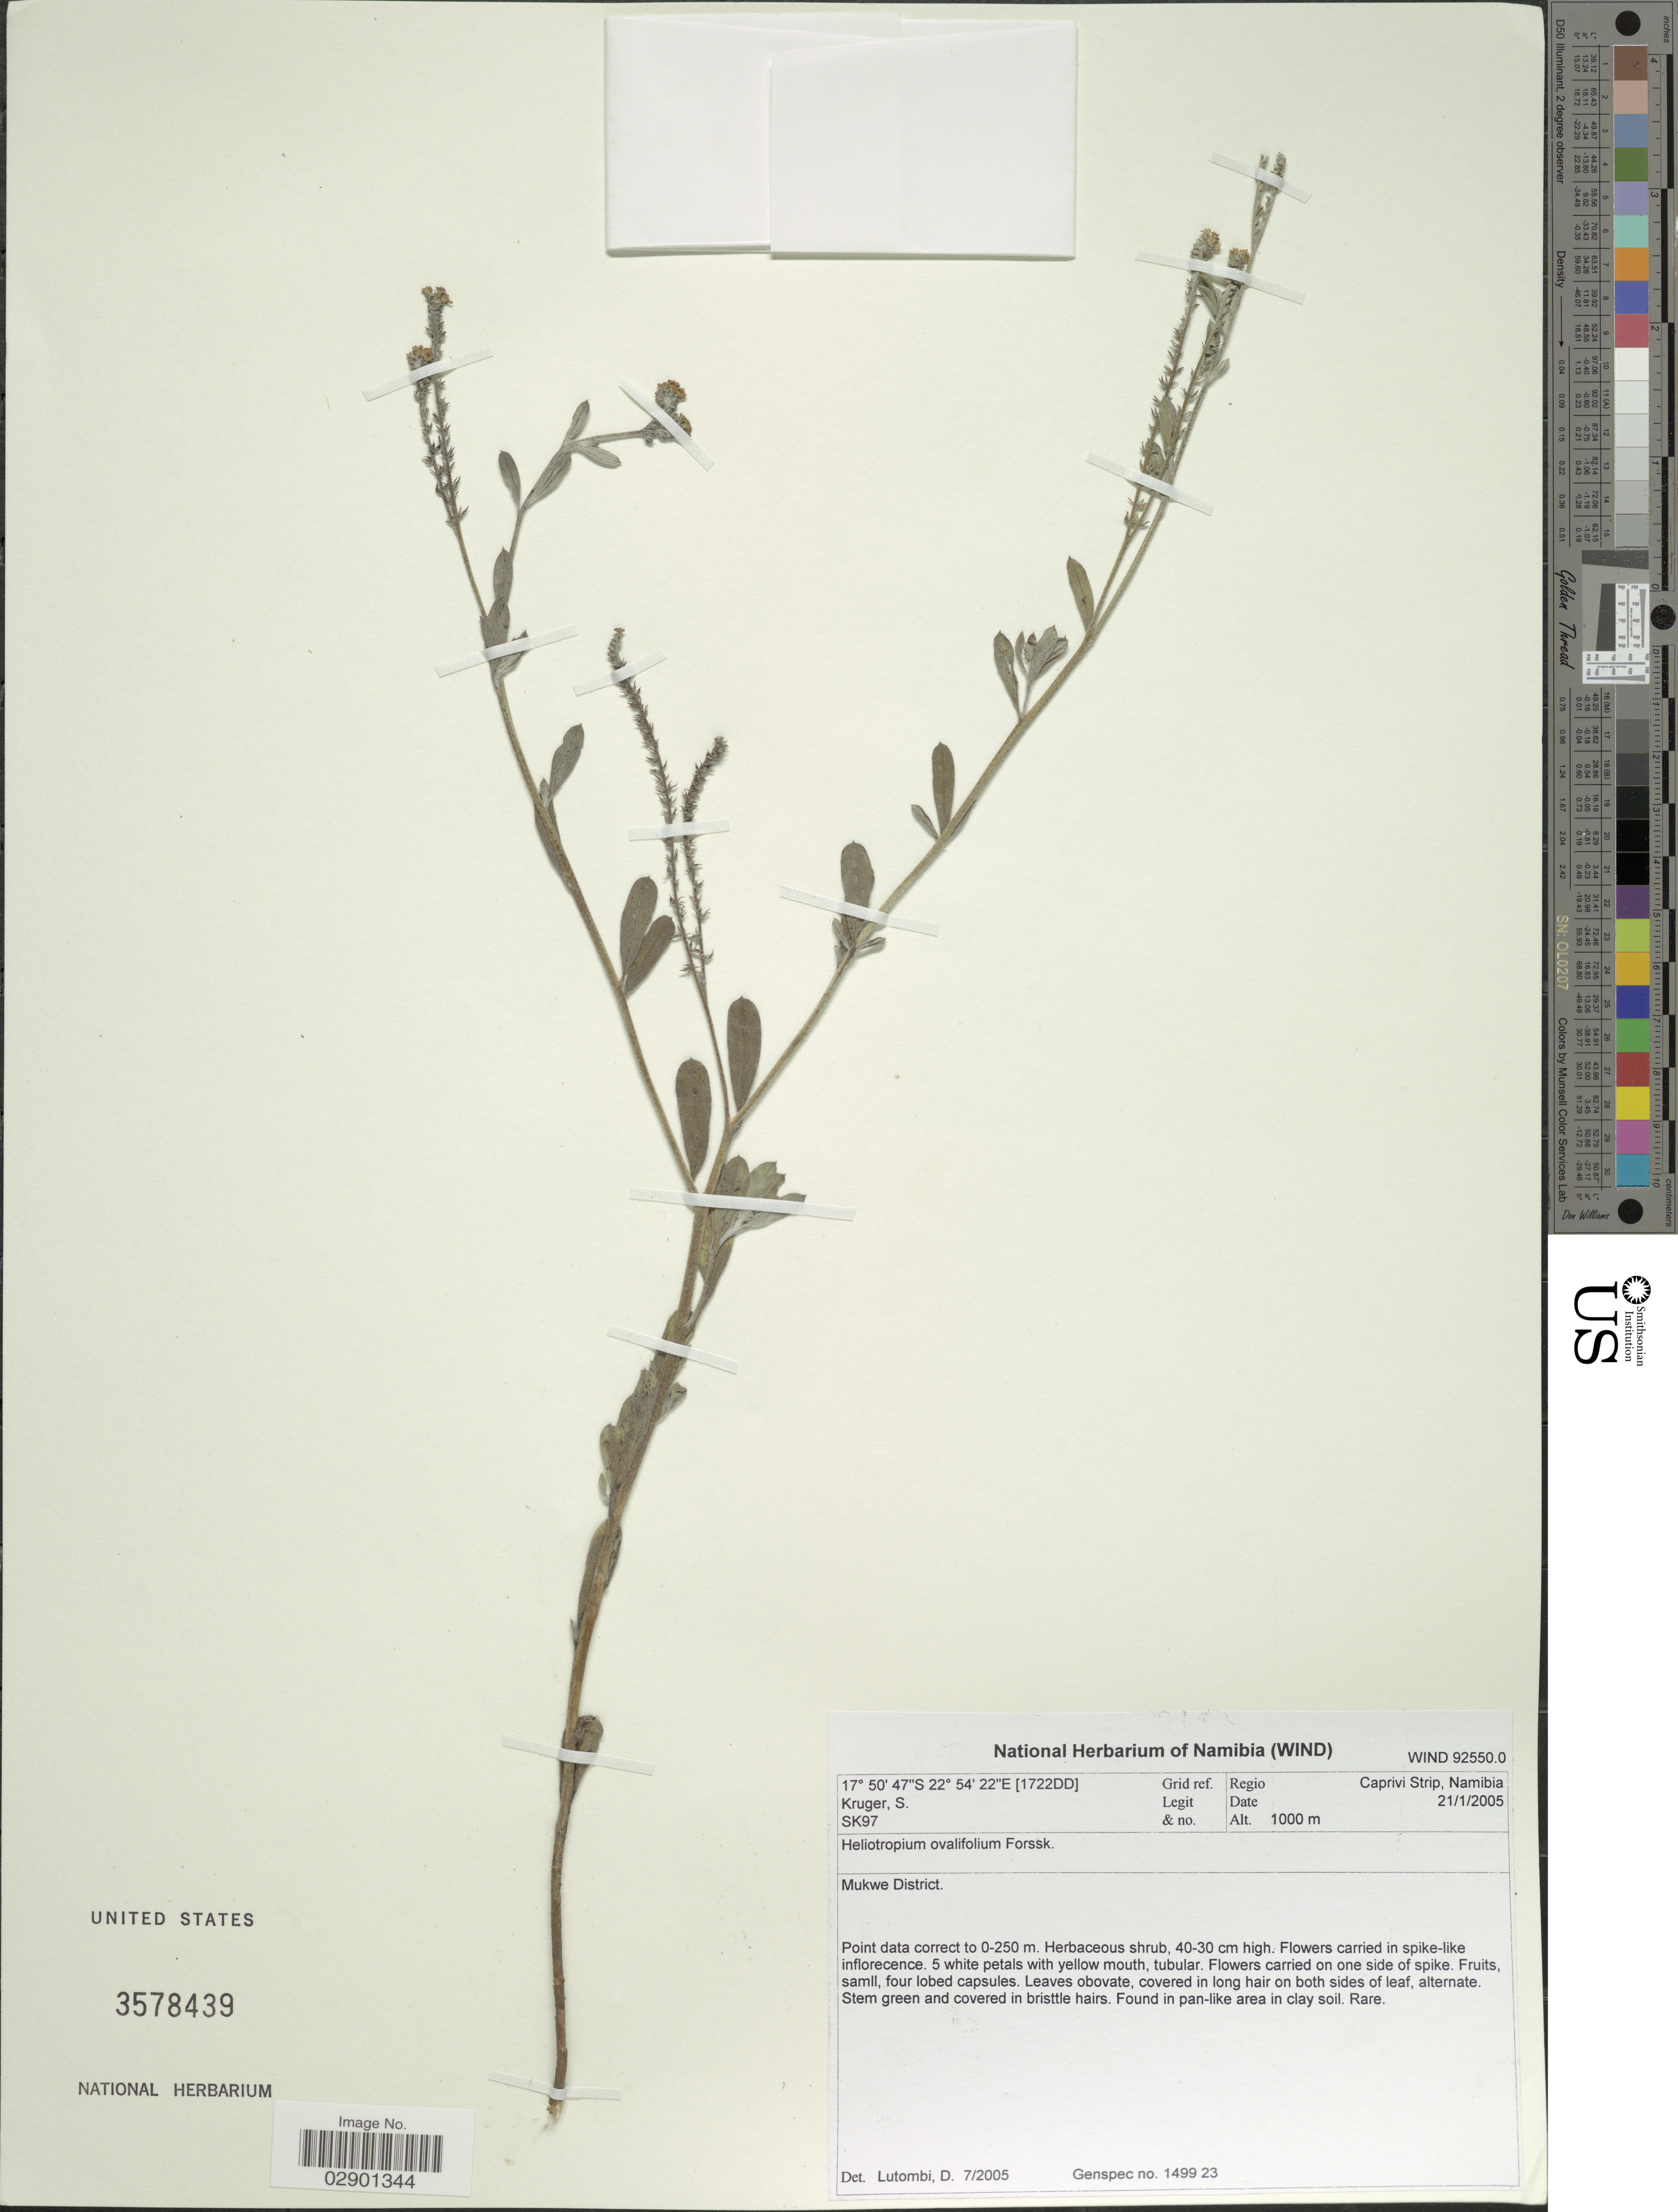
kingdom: Plantae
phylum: Tracheophyta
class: Magnoliopsida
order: Boraginales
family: Heliotropiaceae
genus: Heliotropium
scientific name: Heliotropium ovalifolium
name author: Forssk.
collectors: S. Kruger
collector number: SK97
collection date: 2005-01-21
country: Namibia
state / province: Caprivi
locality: [1722DD] Grid ref. Regio Caprivi Strip. Mukwe District.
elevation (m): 1000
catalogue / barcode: US 3578439